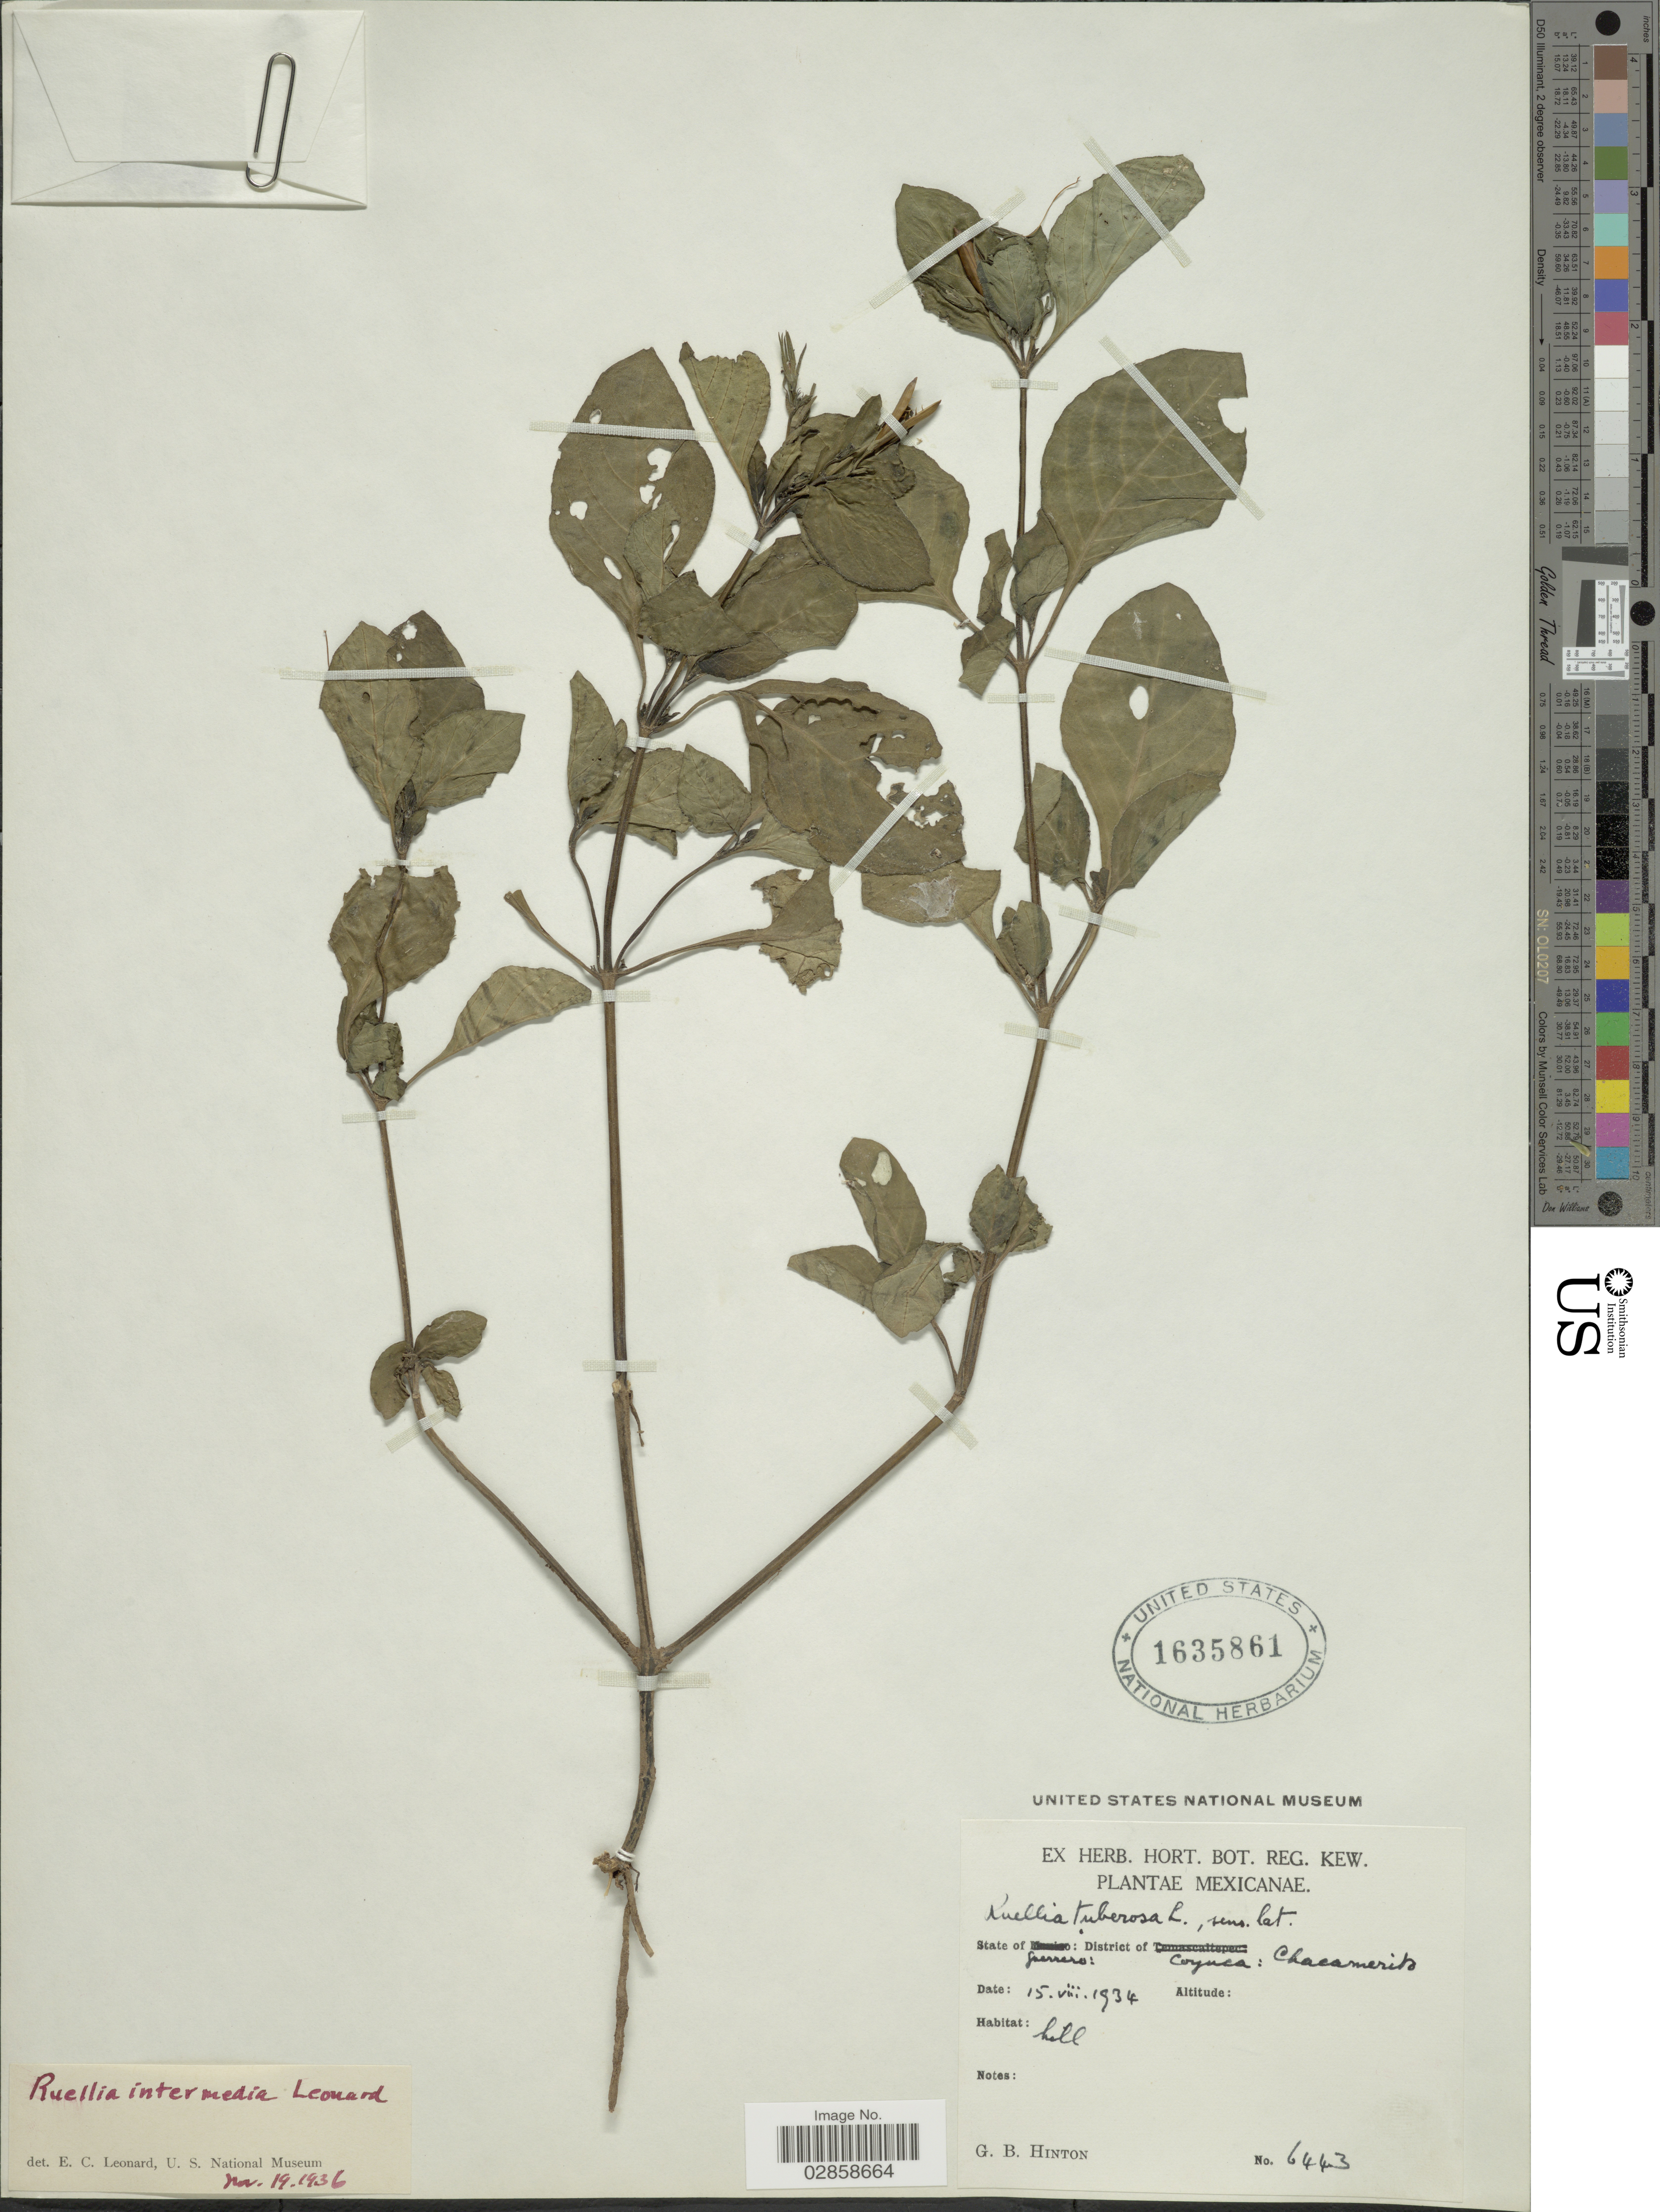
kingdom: Plantae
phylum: Tracheophyta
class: Magnoliopsida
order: Lamiales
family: Acanthaceae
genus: Ruellia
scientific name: Ruellia intermedia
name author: Leonard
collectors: G. B. Hinton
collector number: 6443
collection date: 1934-08-15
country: Mexico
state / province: Guerrero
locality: District of Coyuca: Chacamerito.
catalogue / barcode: US 1635861